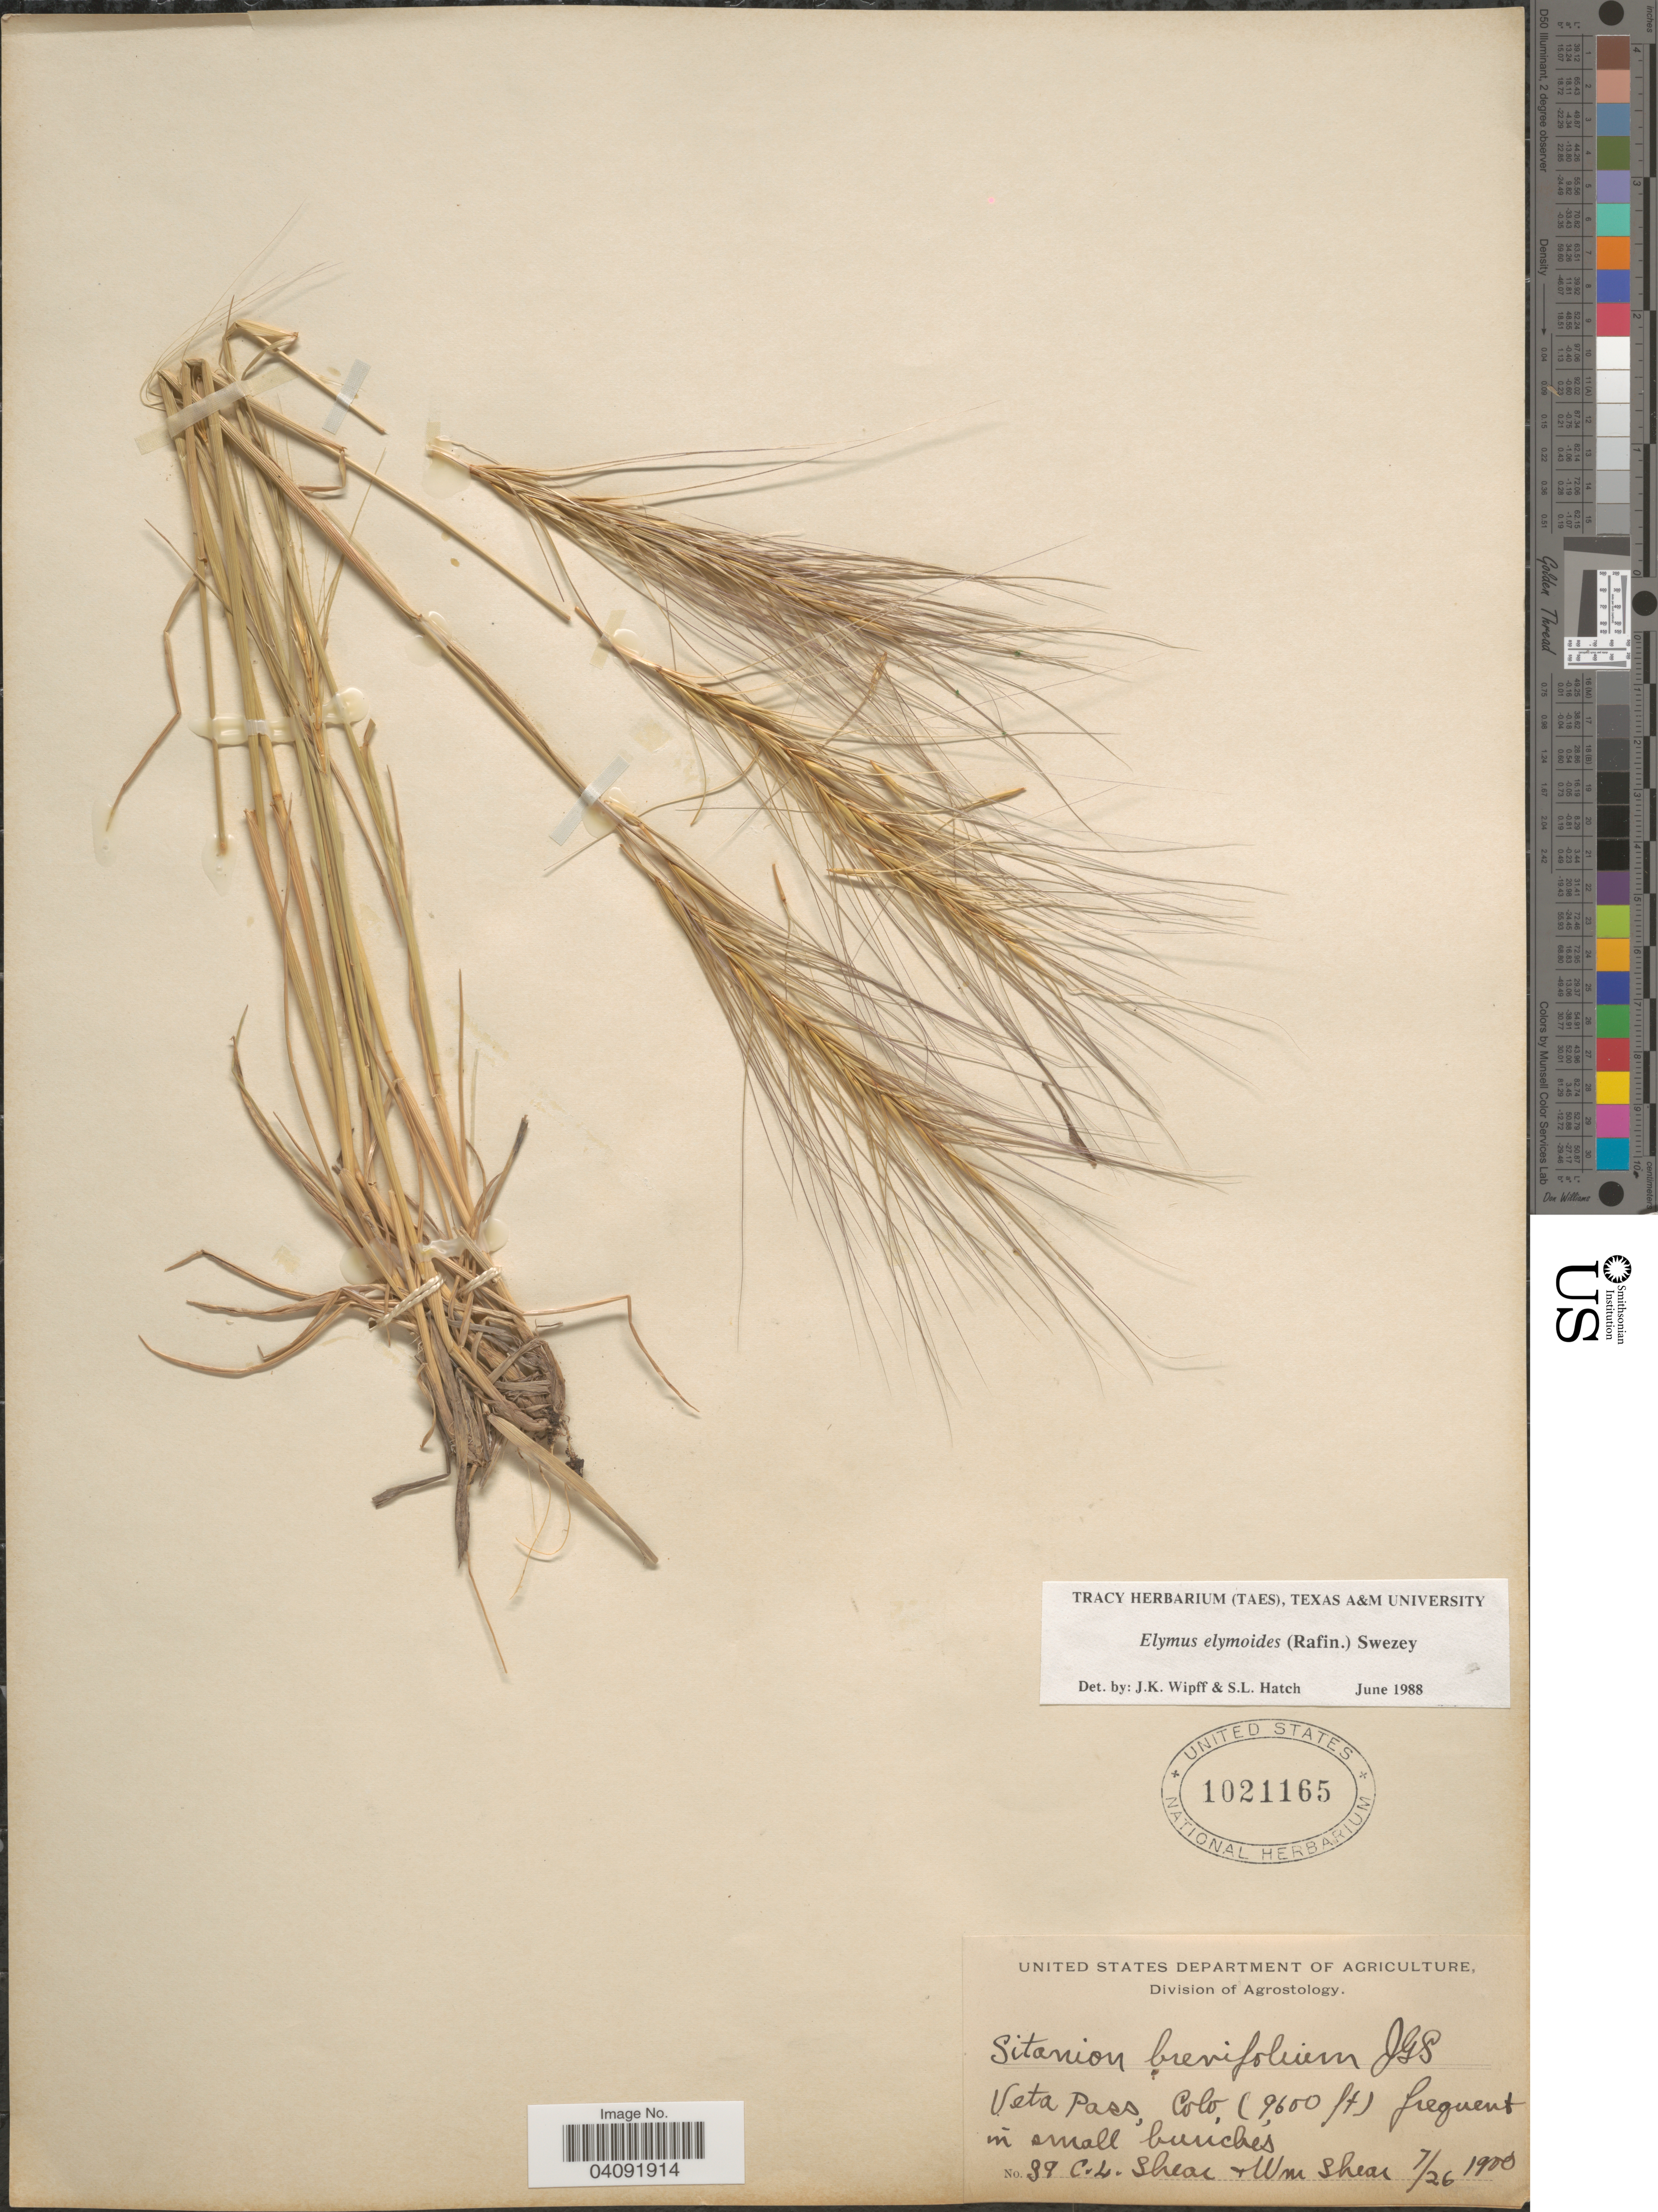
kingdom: Plantae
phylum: Tracheophyta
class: Liliopsida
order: Poales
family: Poaceae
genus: Elymus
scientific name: Elymus elymoides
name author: (Raf.) Swezey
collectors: C. L. Shear & W. Shear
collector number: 38*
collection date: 1900-07-26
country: United States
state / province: Colorado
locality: Veta Pass, frequent in small bunches.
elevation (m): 2926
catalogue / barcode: US 1021165